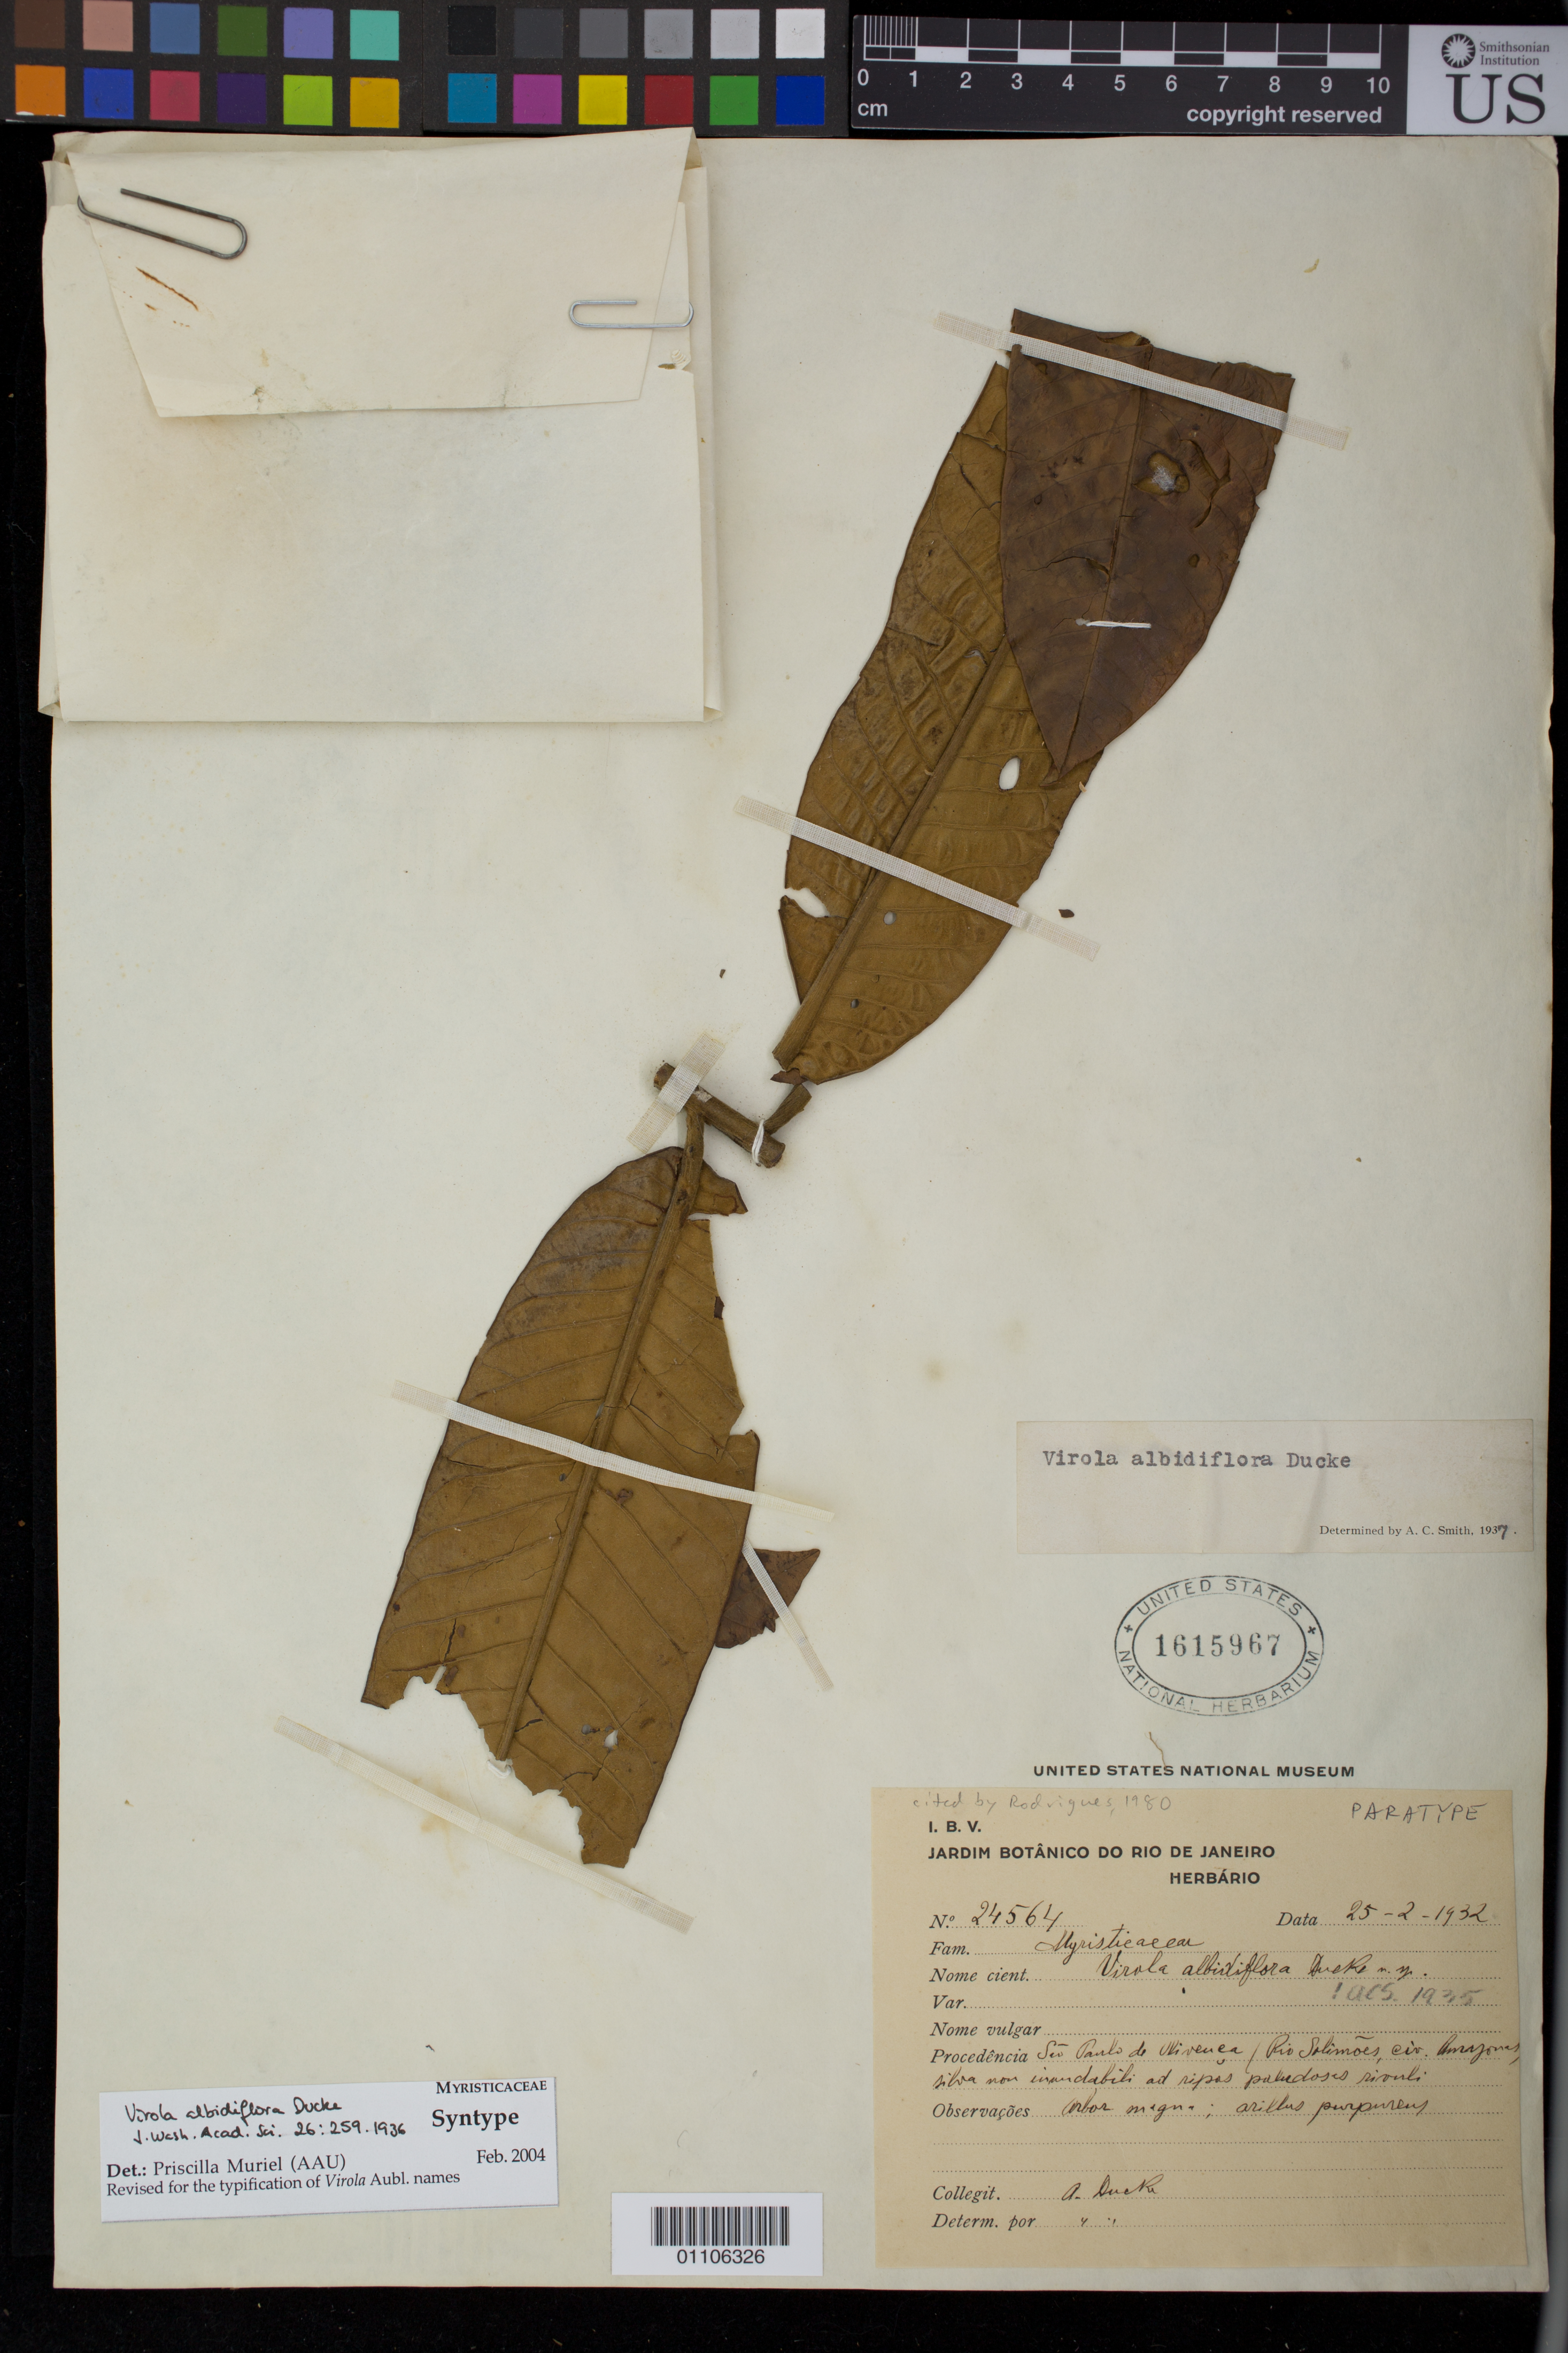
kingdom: Plantae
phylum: Tracheophyta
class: Magnoliopsida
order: Magnoliales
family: Myristicaceae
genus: Virola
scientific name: Virola albidiflora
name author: Ducke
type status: Syntype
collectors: A. Ducke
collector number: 24564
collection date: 1932-02-25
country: Brazil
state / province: Amazonas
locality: São Paulo de Olivença / Rio Solimoes, civ. Amazonas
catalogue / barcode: US 1615967